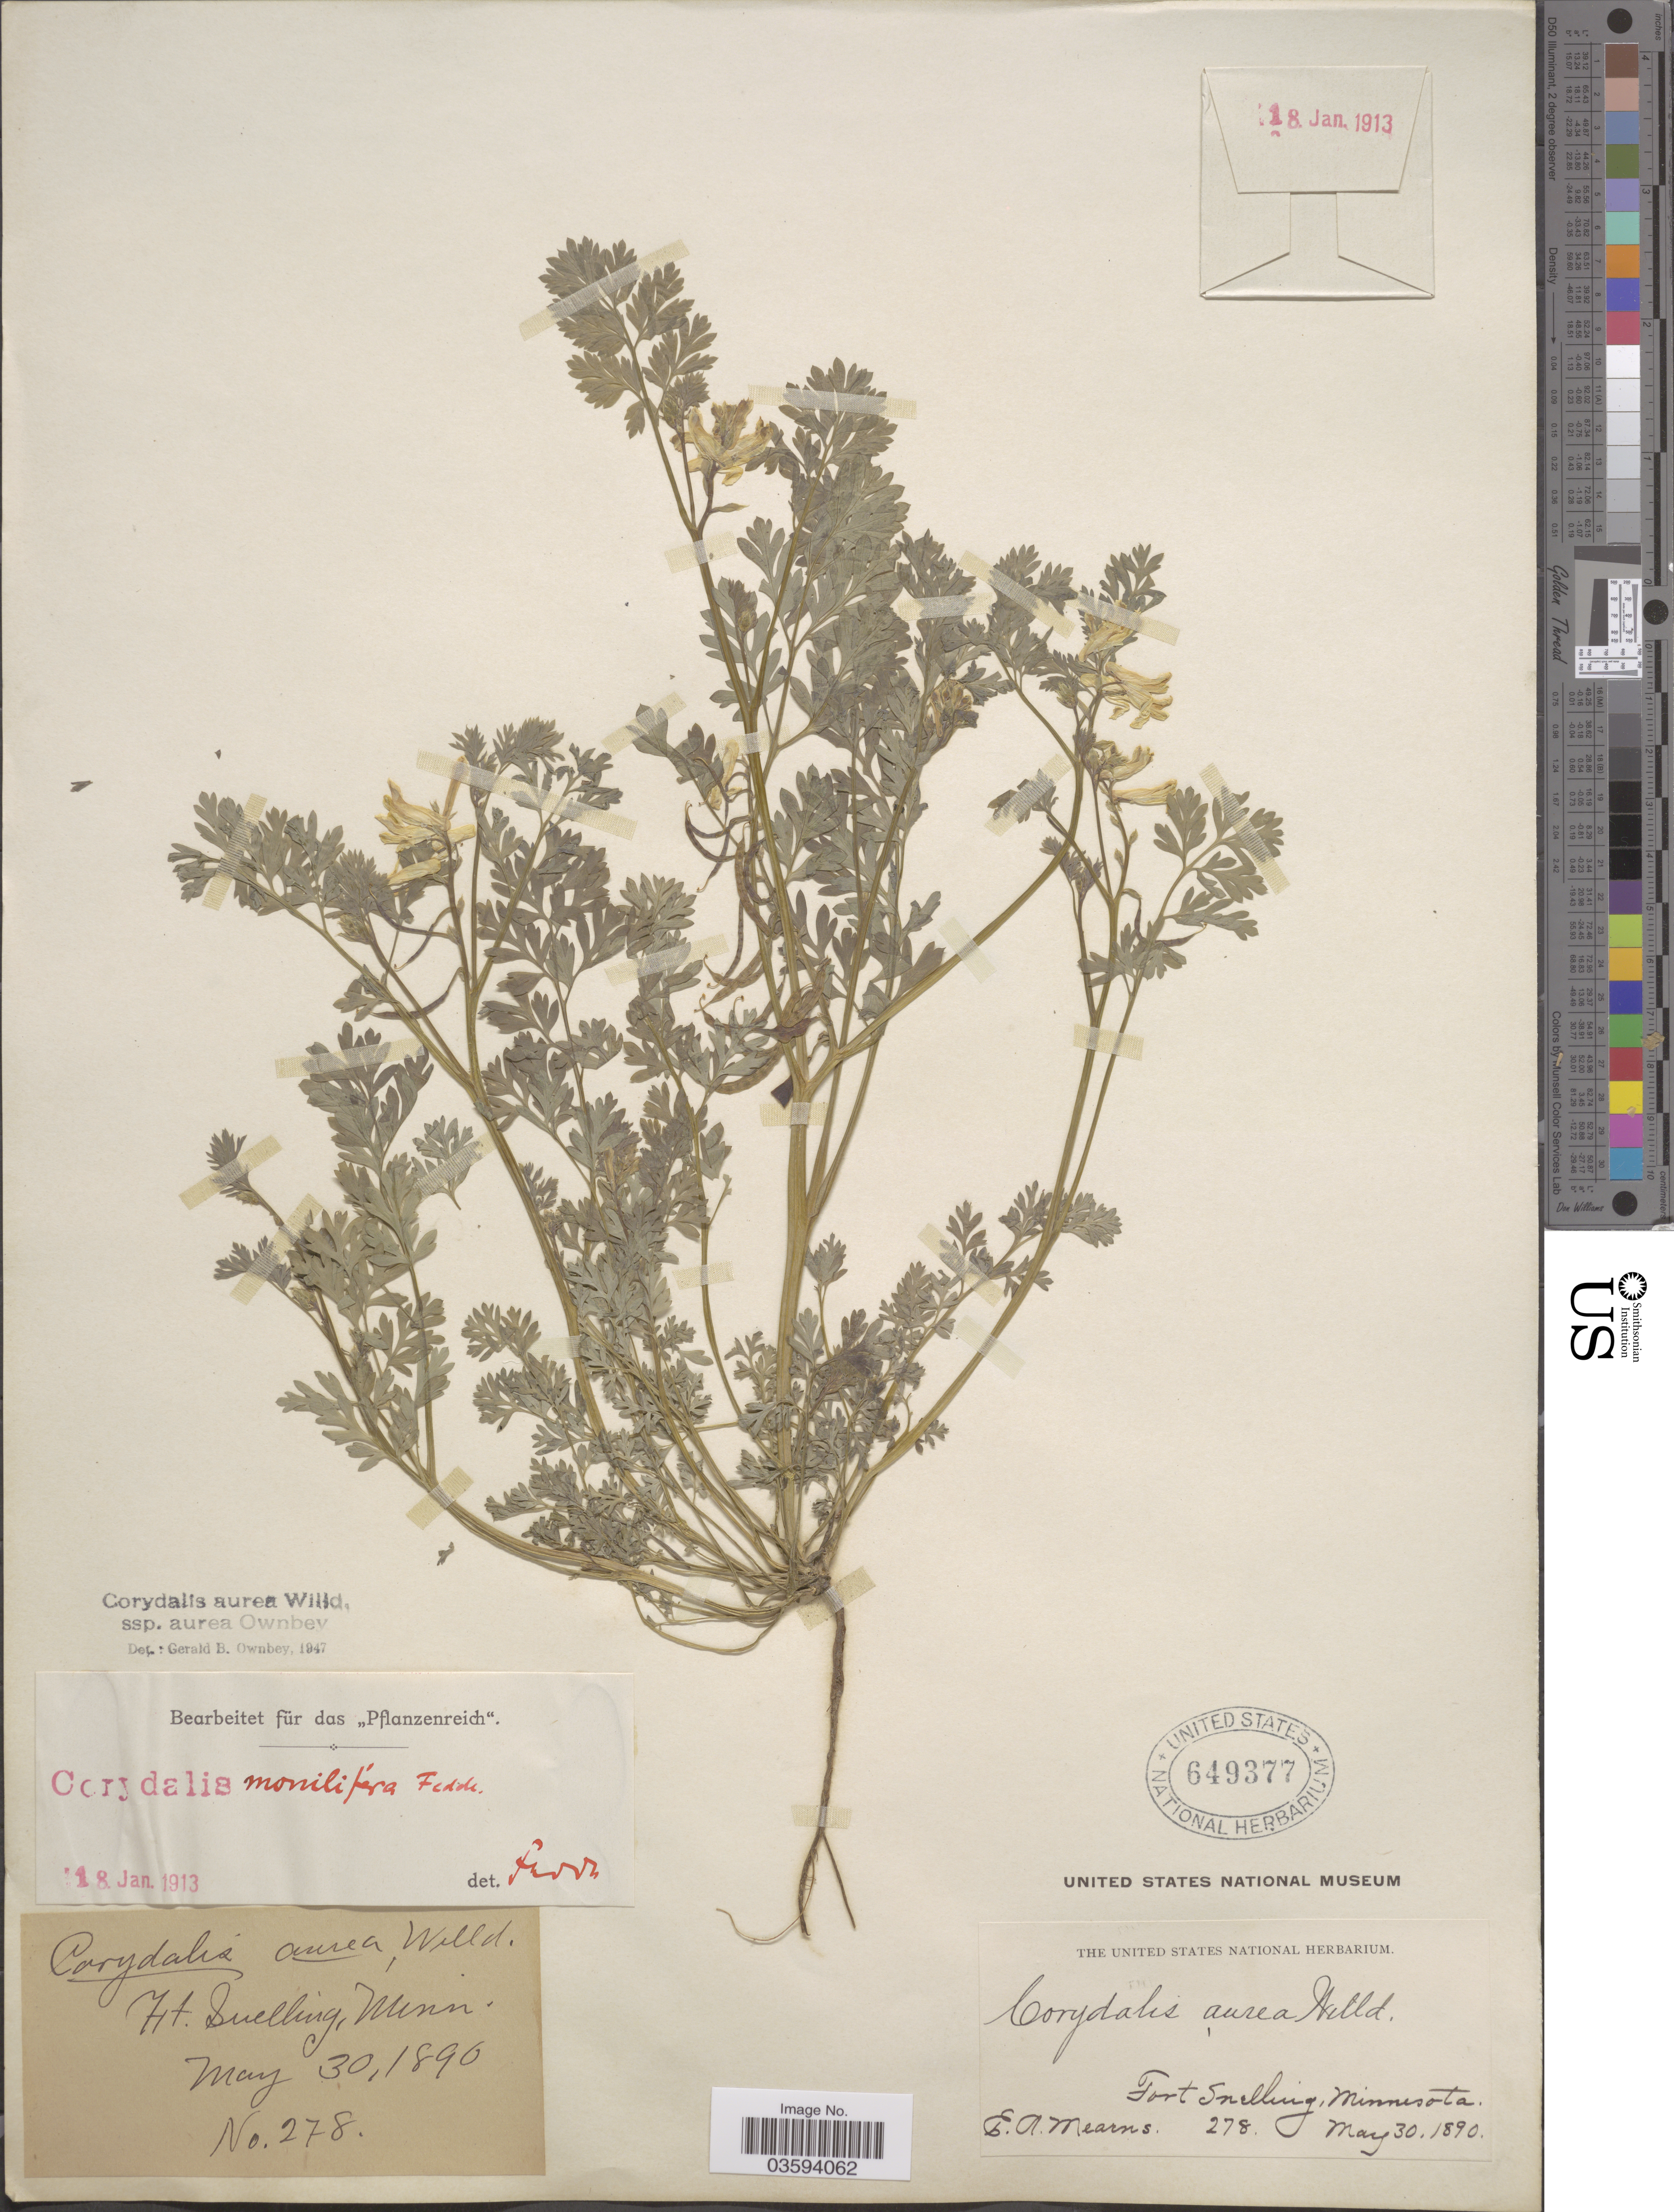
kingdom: Plantae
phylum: Tracheophyta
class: Magnoliopsida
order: Ranunculales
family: Papaveraceae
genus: Corydalis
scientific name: Corydalis aurea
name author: Willd.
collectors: E. A. Mearns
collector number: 278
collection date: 1890-05-30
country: United States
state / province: Minnesota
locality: Fort Snelling.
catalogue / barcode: US 649377